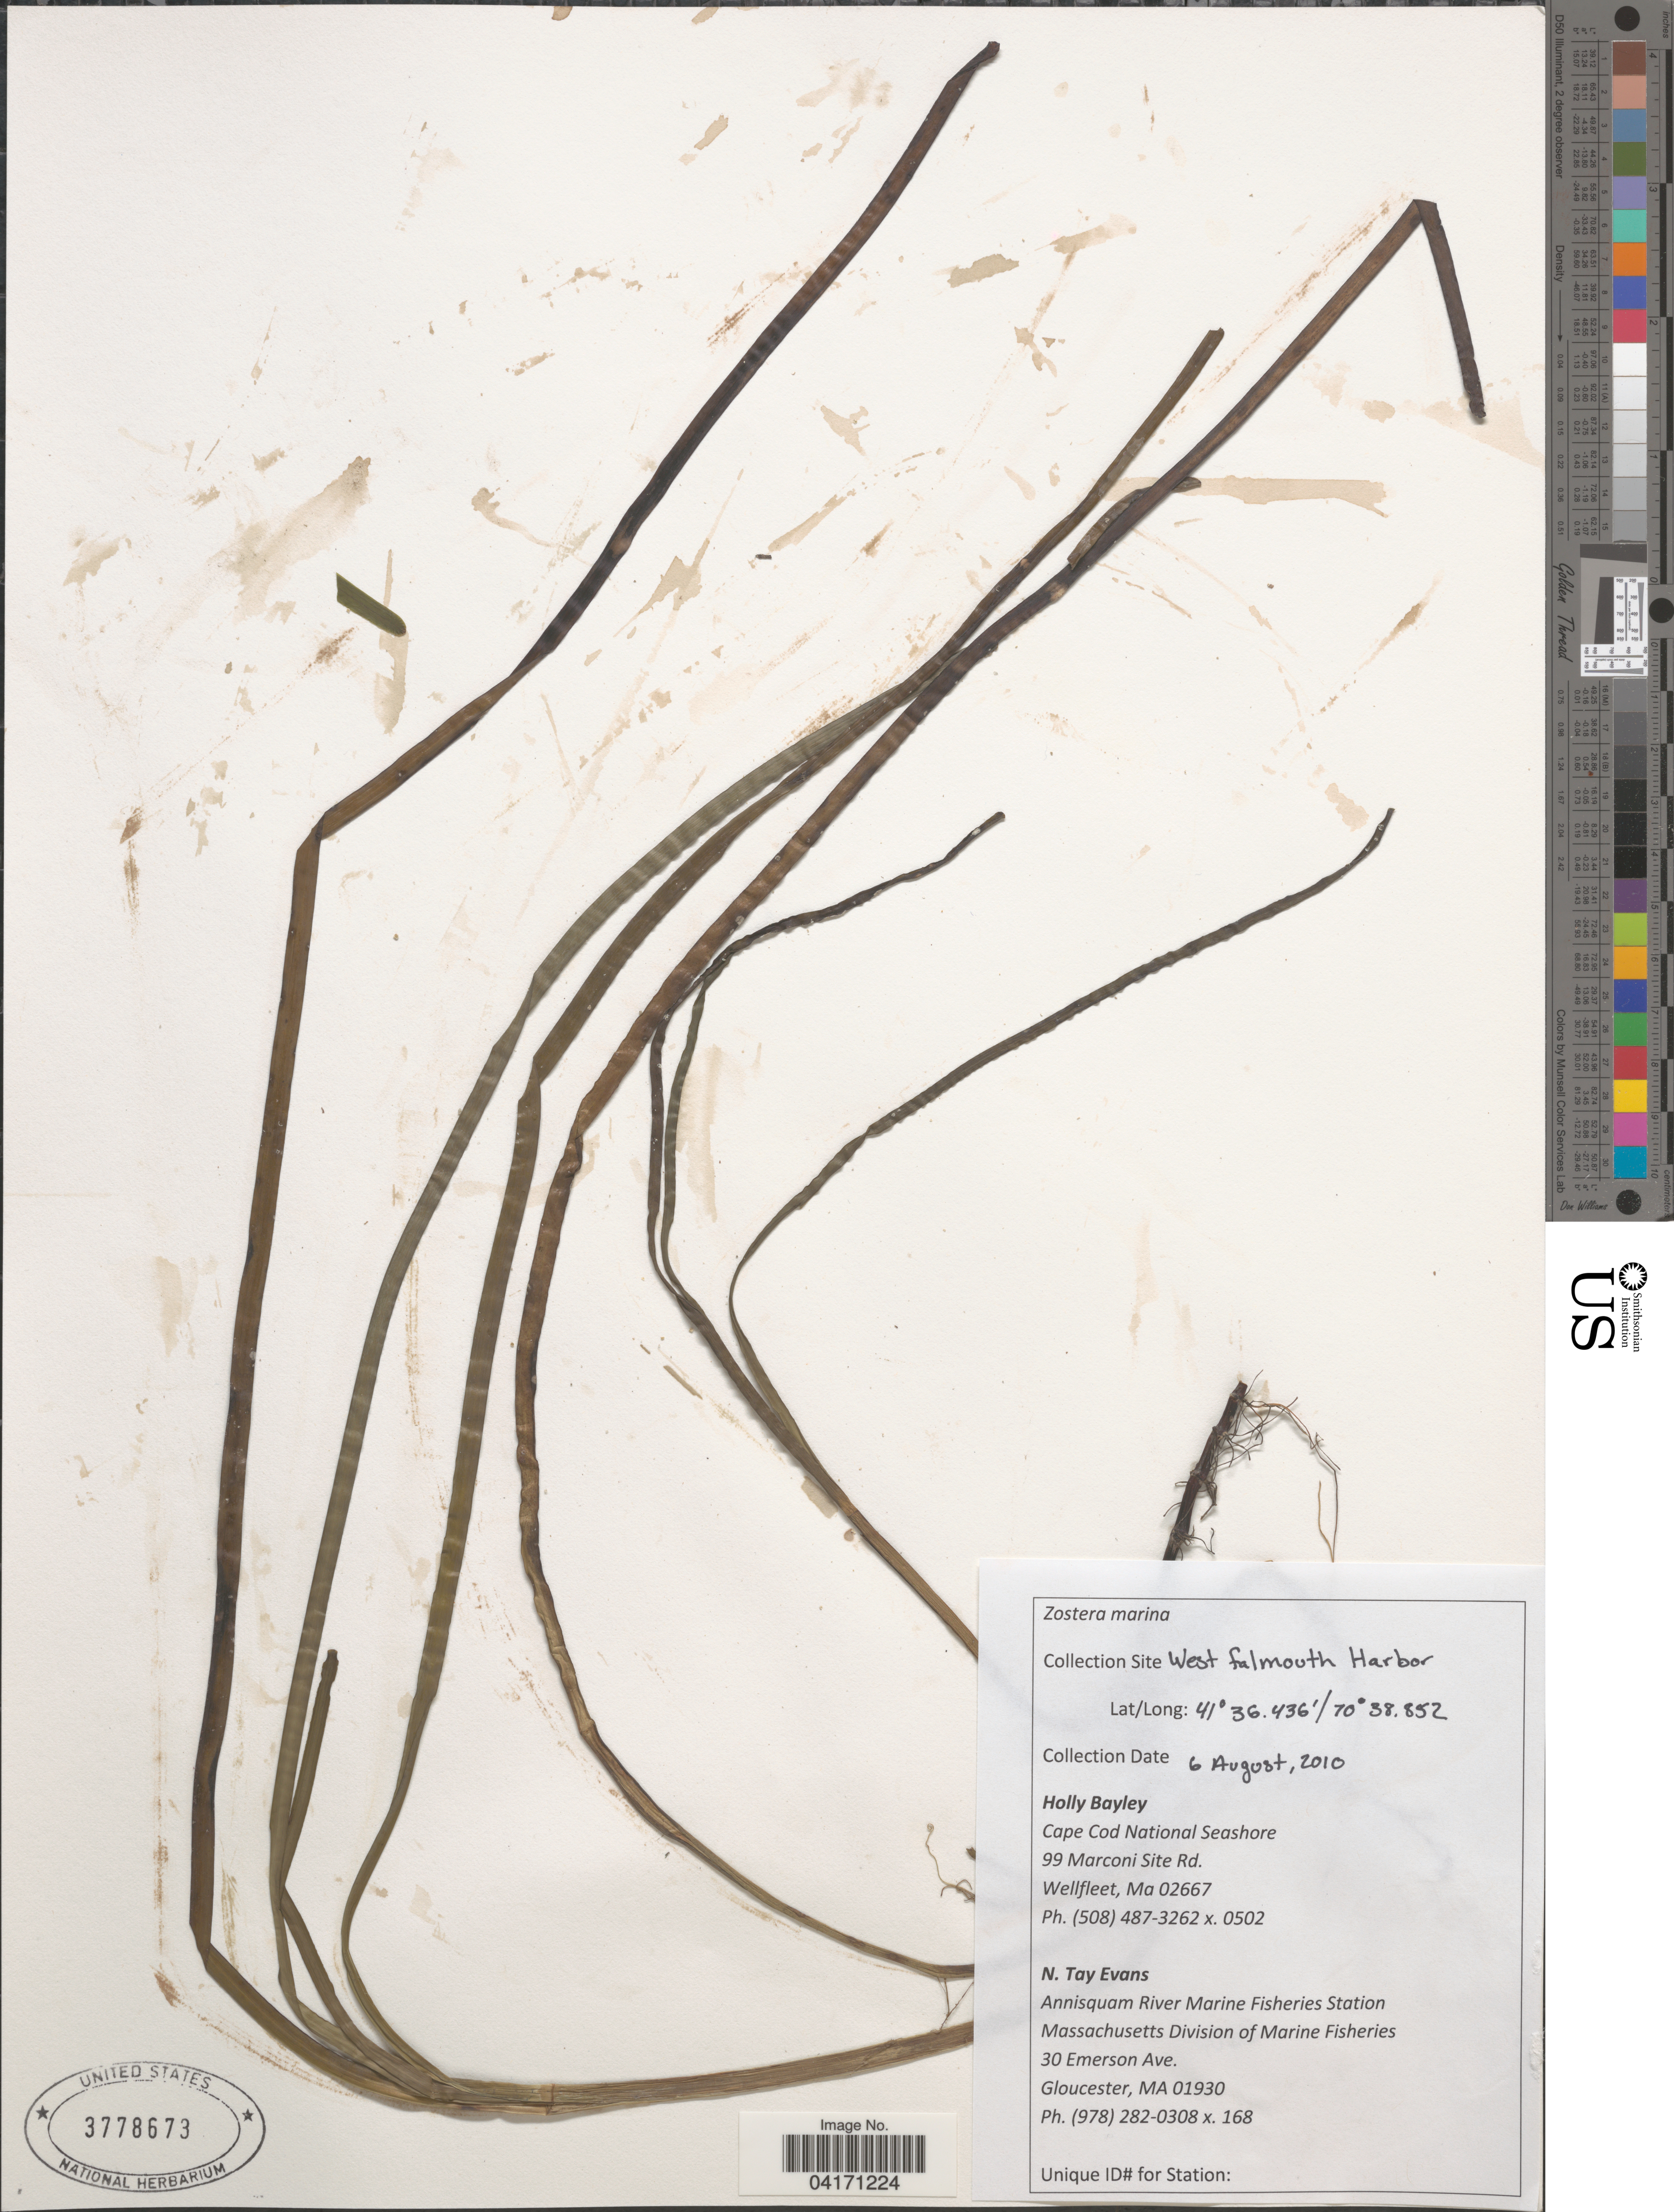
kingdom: Plantae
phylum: Tracheophyta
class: Liliopsida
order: Alismatales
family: Zosteraceae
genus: Zostera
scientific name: Zostera marina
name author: L.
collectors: H. Bayley & N. Evans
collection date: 2010-08-06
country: United States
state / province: Massachusetts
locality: West falmouth Harbor.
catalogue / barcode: US 3778673